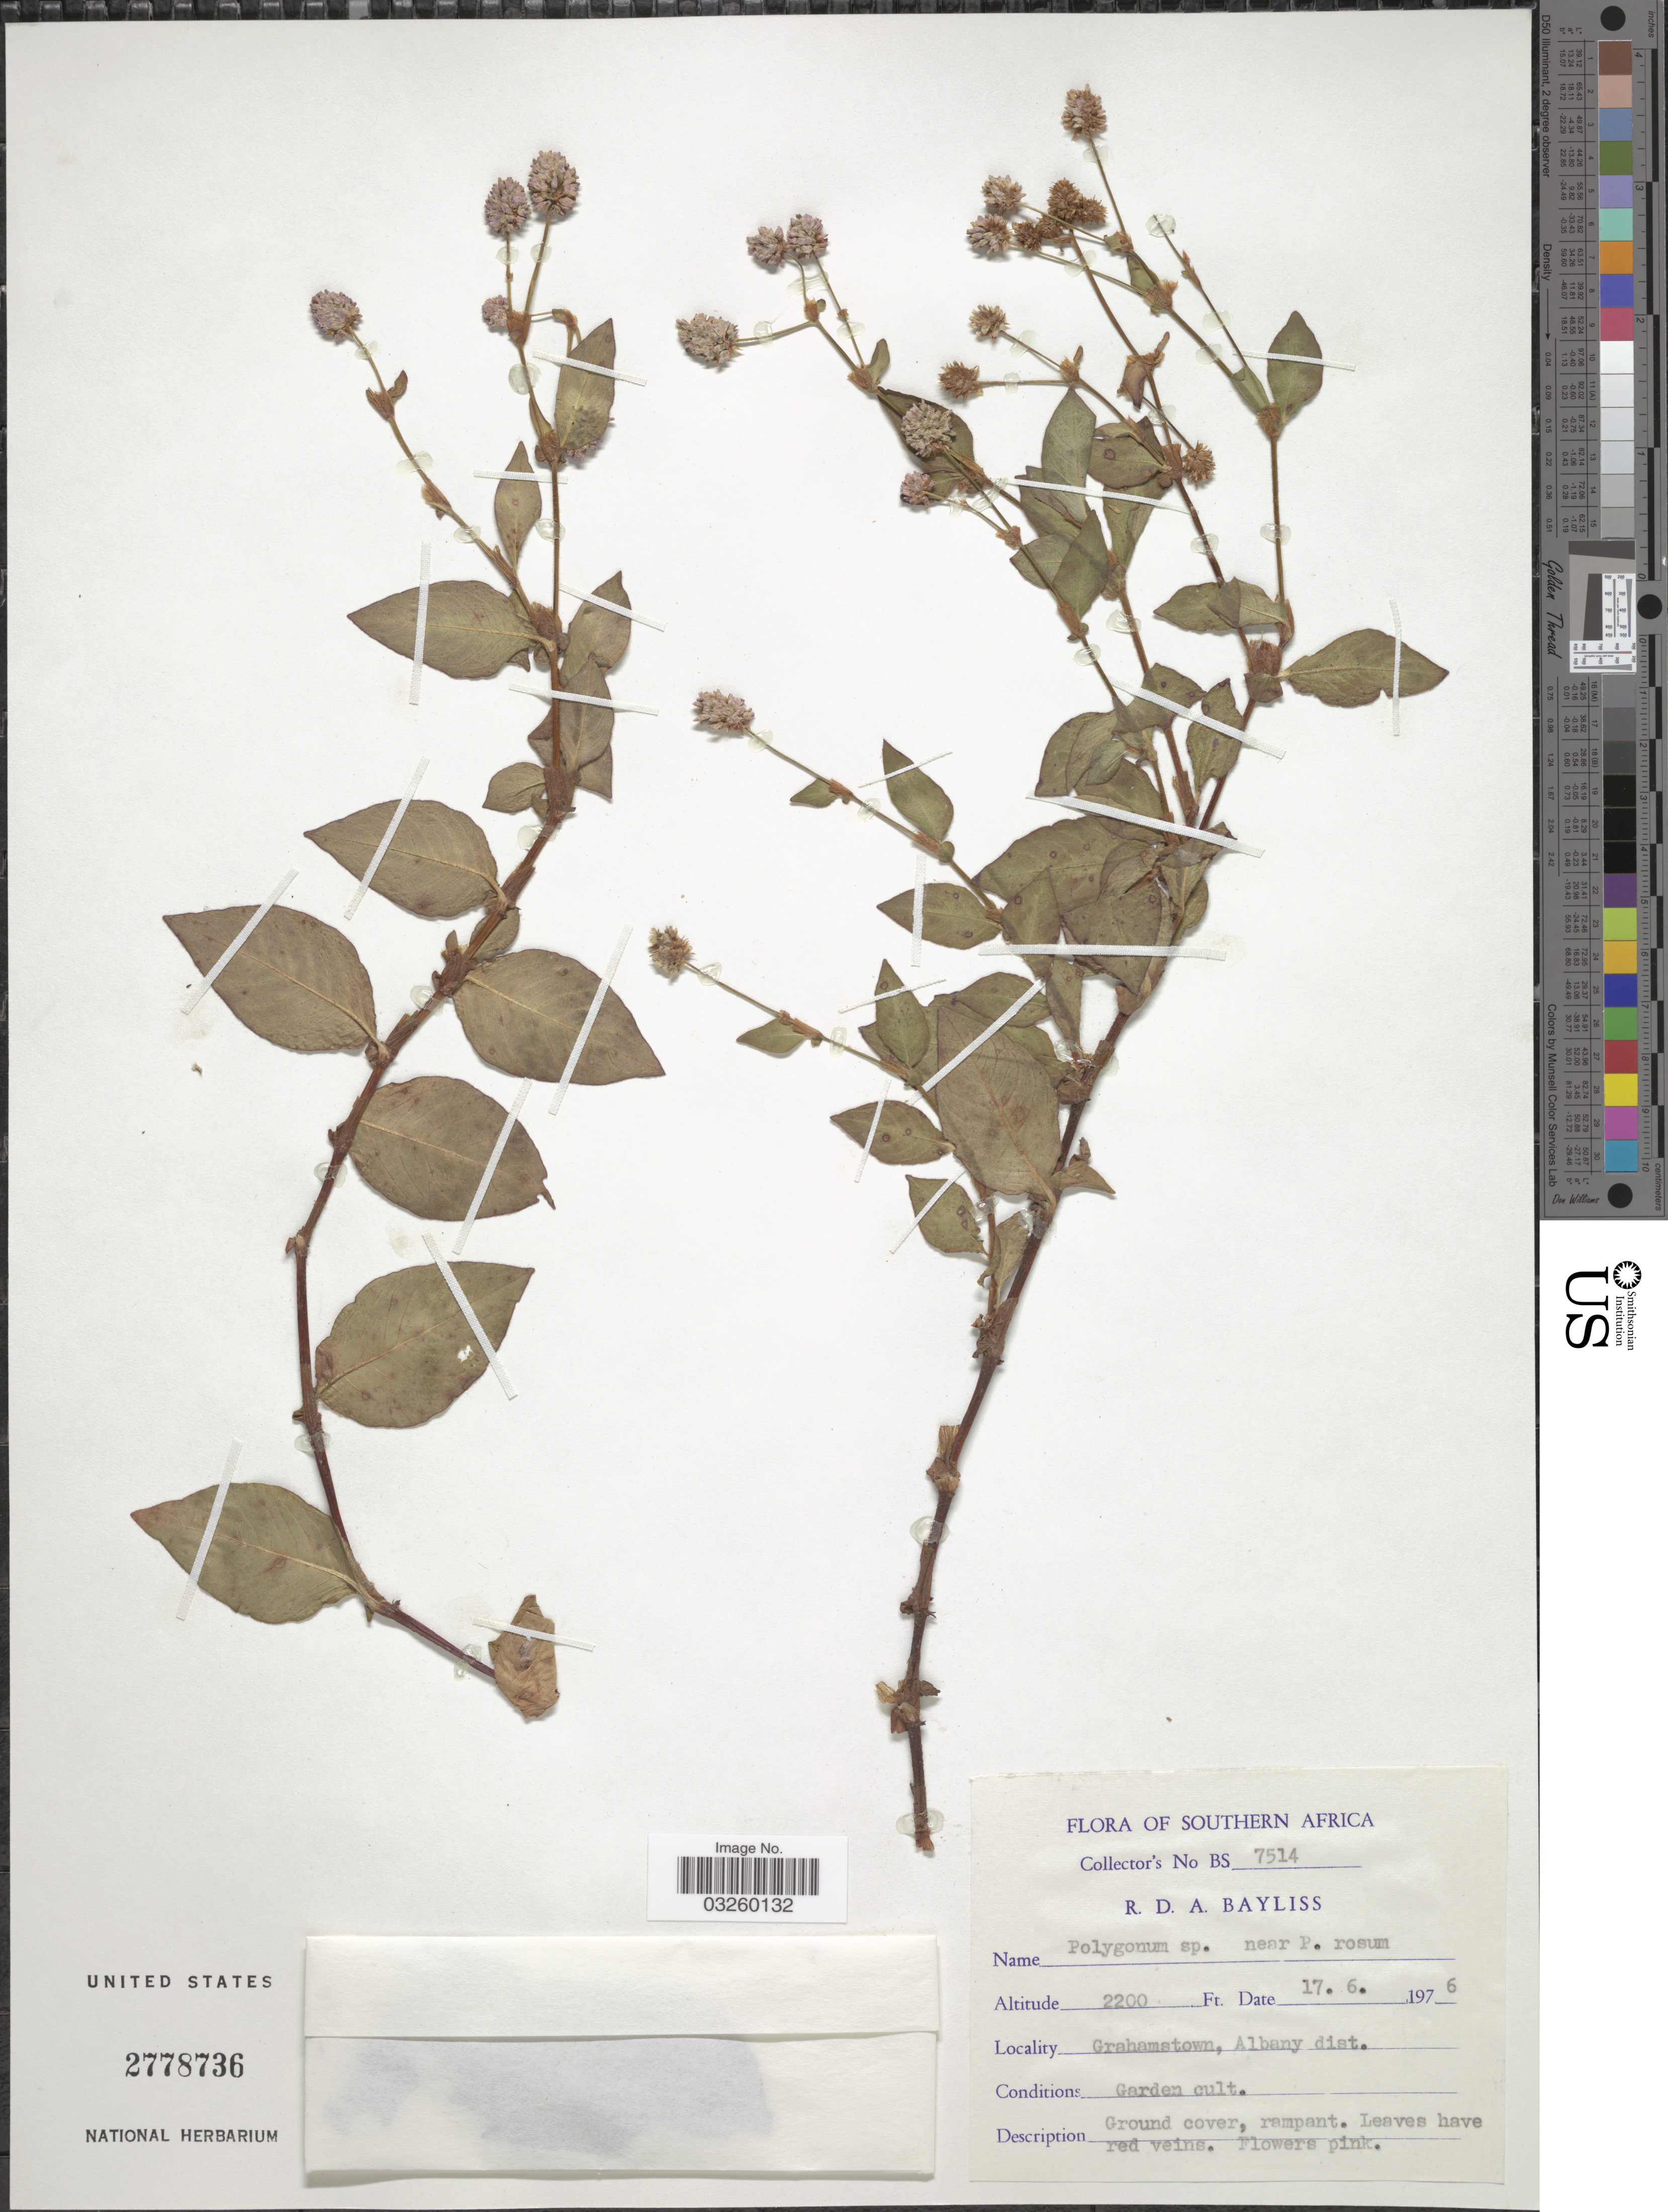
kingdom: Plantae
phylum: Tracheophyta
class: Magnoliopsida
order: Caryophyllales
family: Polygonaceae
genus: Persicaria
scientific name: Persicaria capitata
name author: (Buch.-Ham. ex D. Don) H. Gross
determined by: Strong, Mark T., (BOT), Smithsonian Institution - National Museum of Natural History (UNITED STATES)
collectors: R. Bayliss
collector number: BS7514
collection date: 1976-06-17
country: South Africa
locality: Southern Africa. Grahamstown, Albany dist.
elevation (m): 671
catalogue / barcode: US 2778736